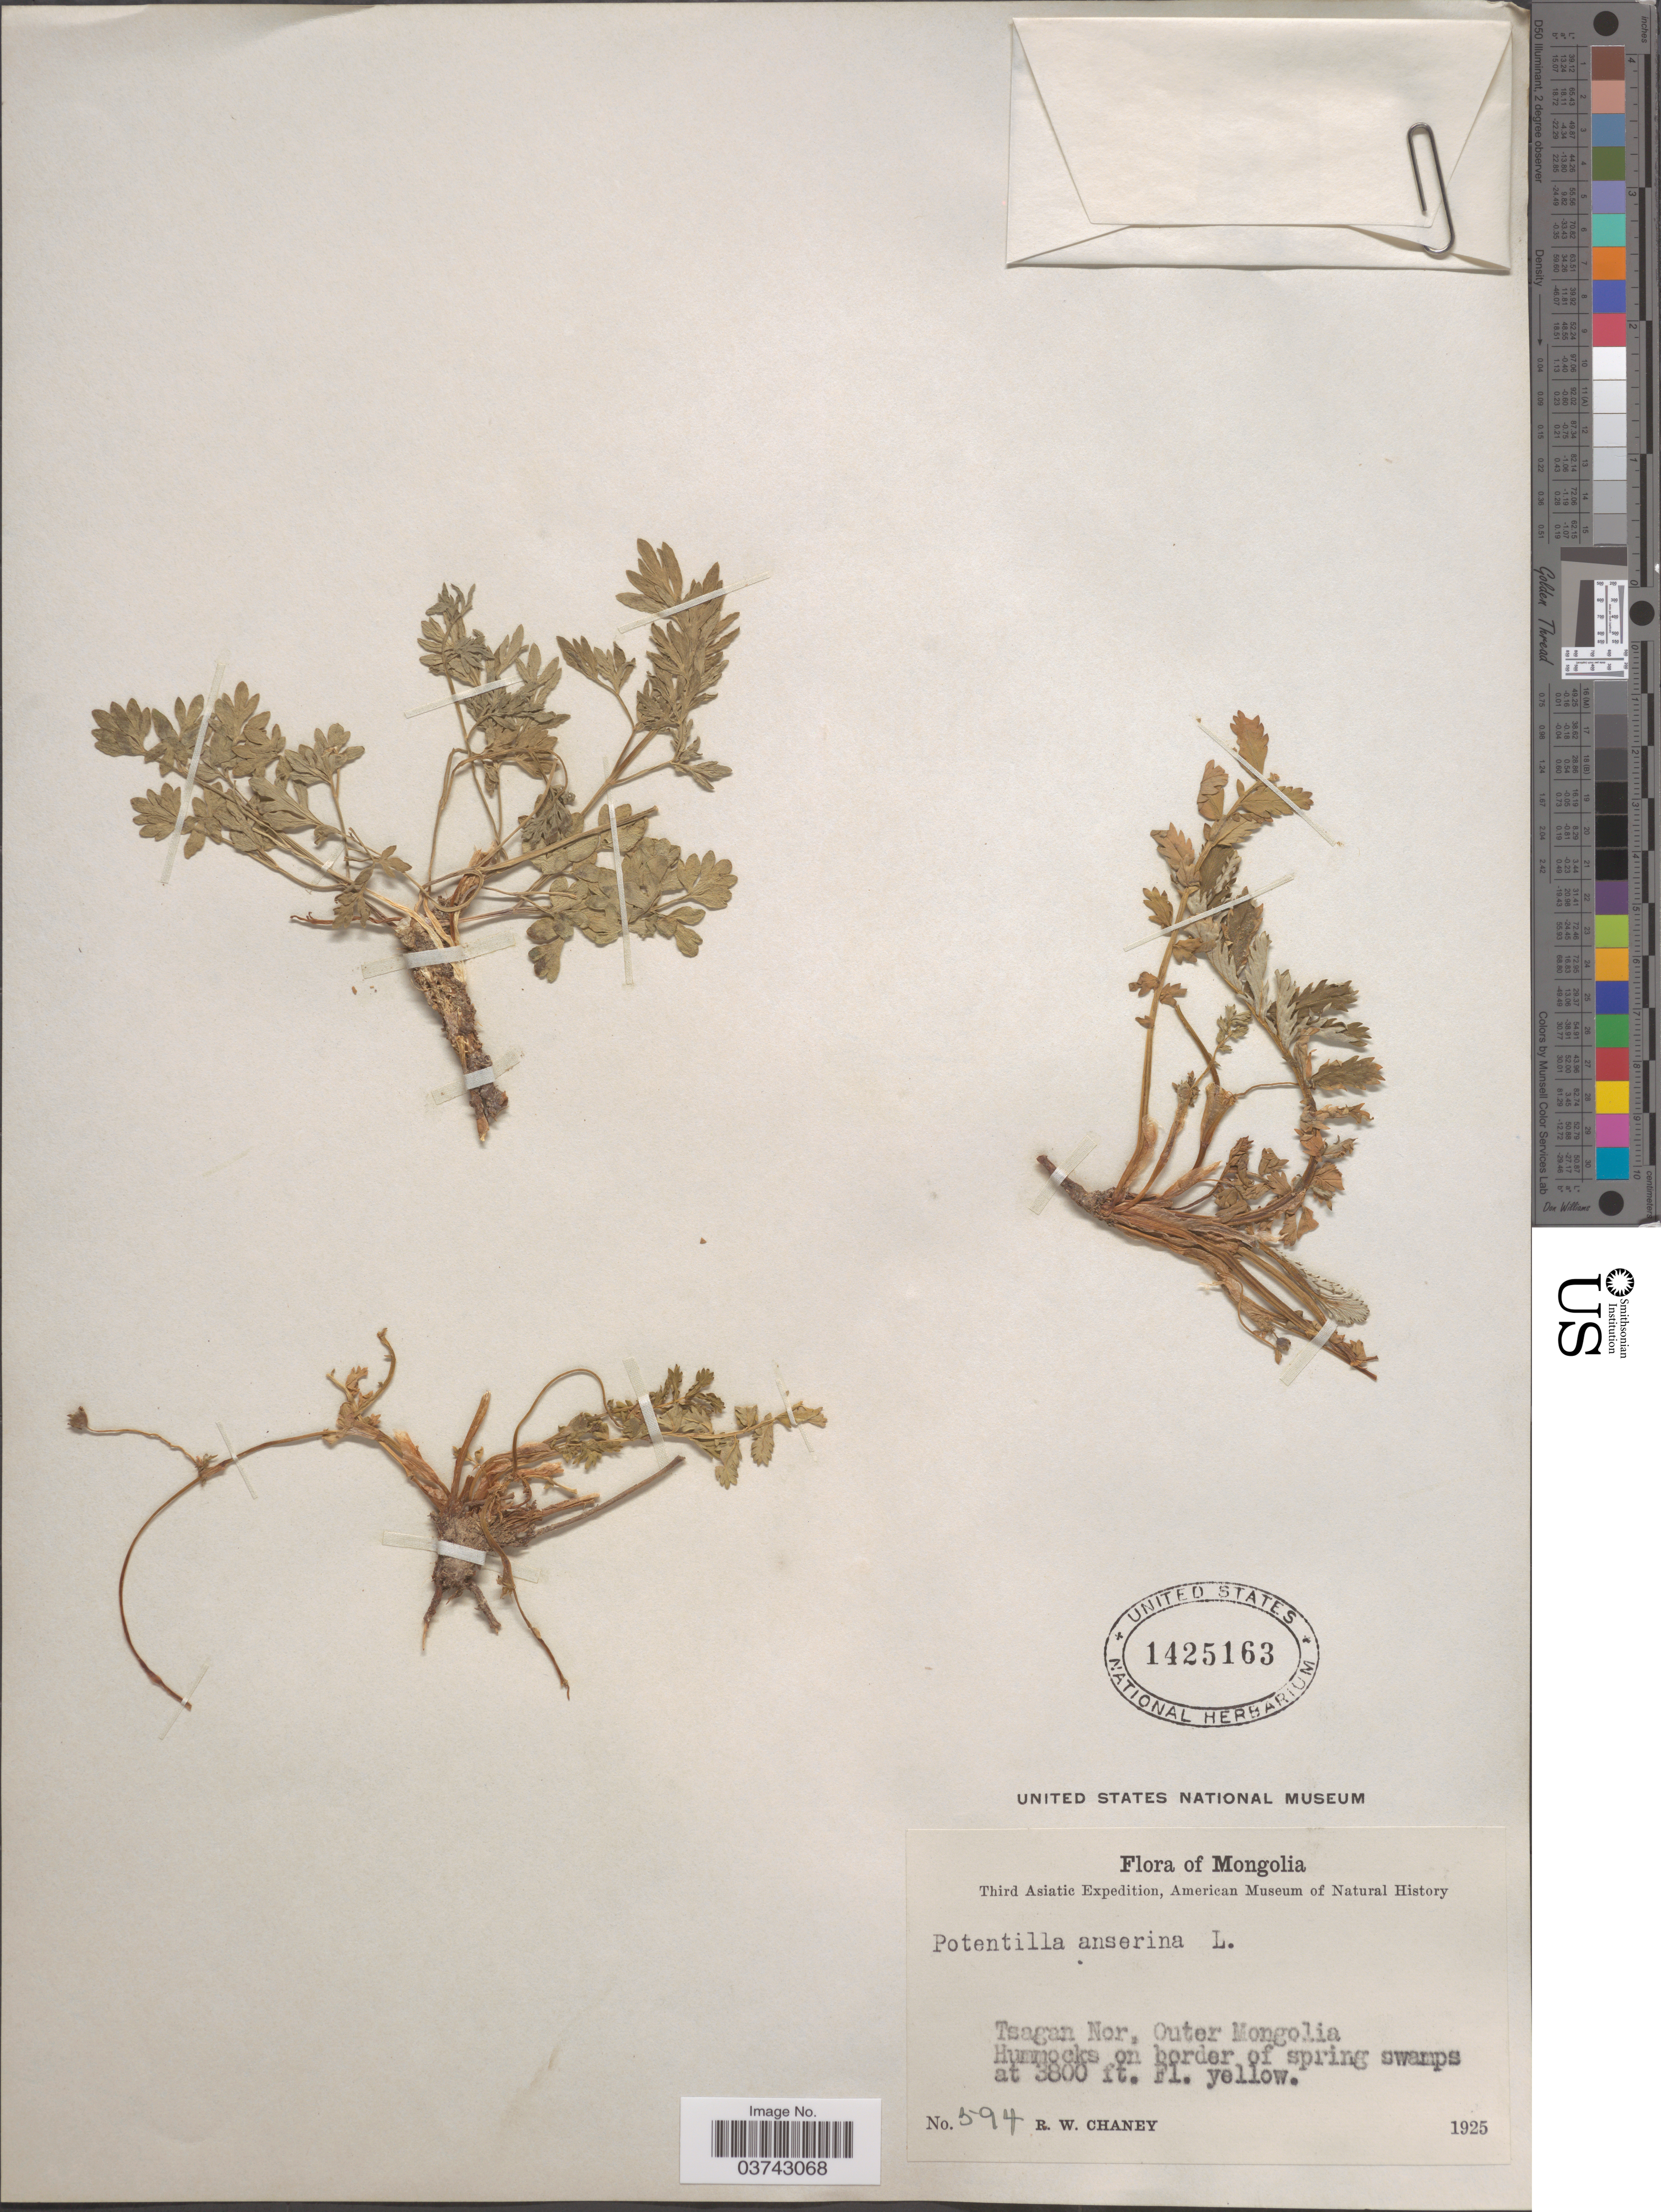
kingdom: Plantae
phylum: Tracheophyta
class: Magnoliopsida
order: Rosales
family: Rosaceae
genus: Argentina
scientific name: Argentina anserina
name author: (L.) Rydb.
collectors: R. Chaney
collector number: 594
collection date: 1925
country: Mongolia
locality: Tsagan Nor, Outer Mongolia. Hummocks on border of spring swamps.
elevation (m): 1158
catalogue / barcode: US 1425163